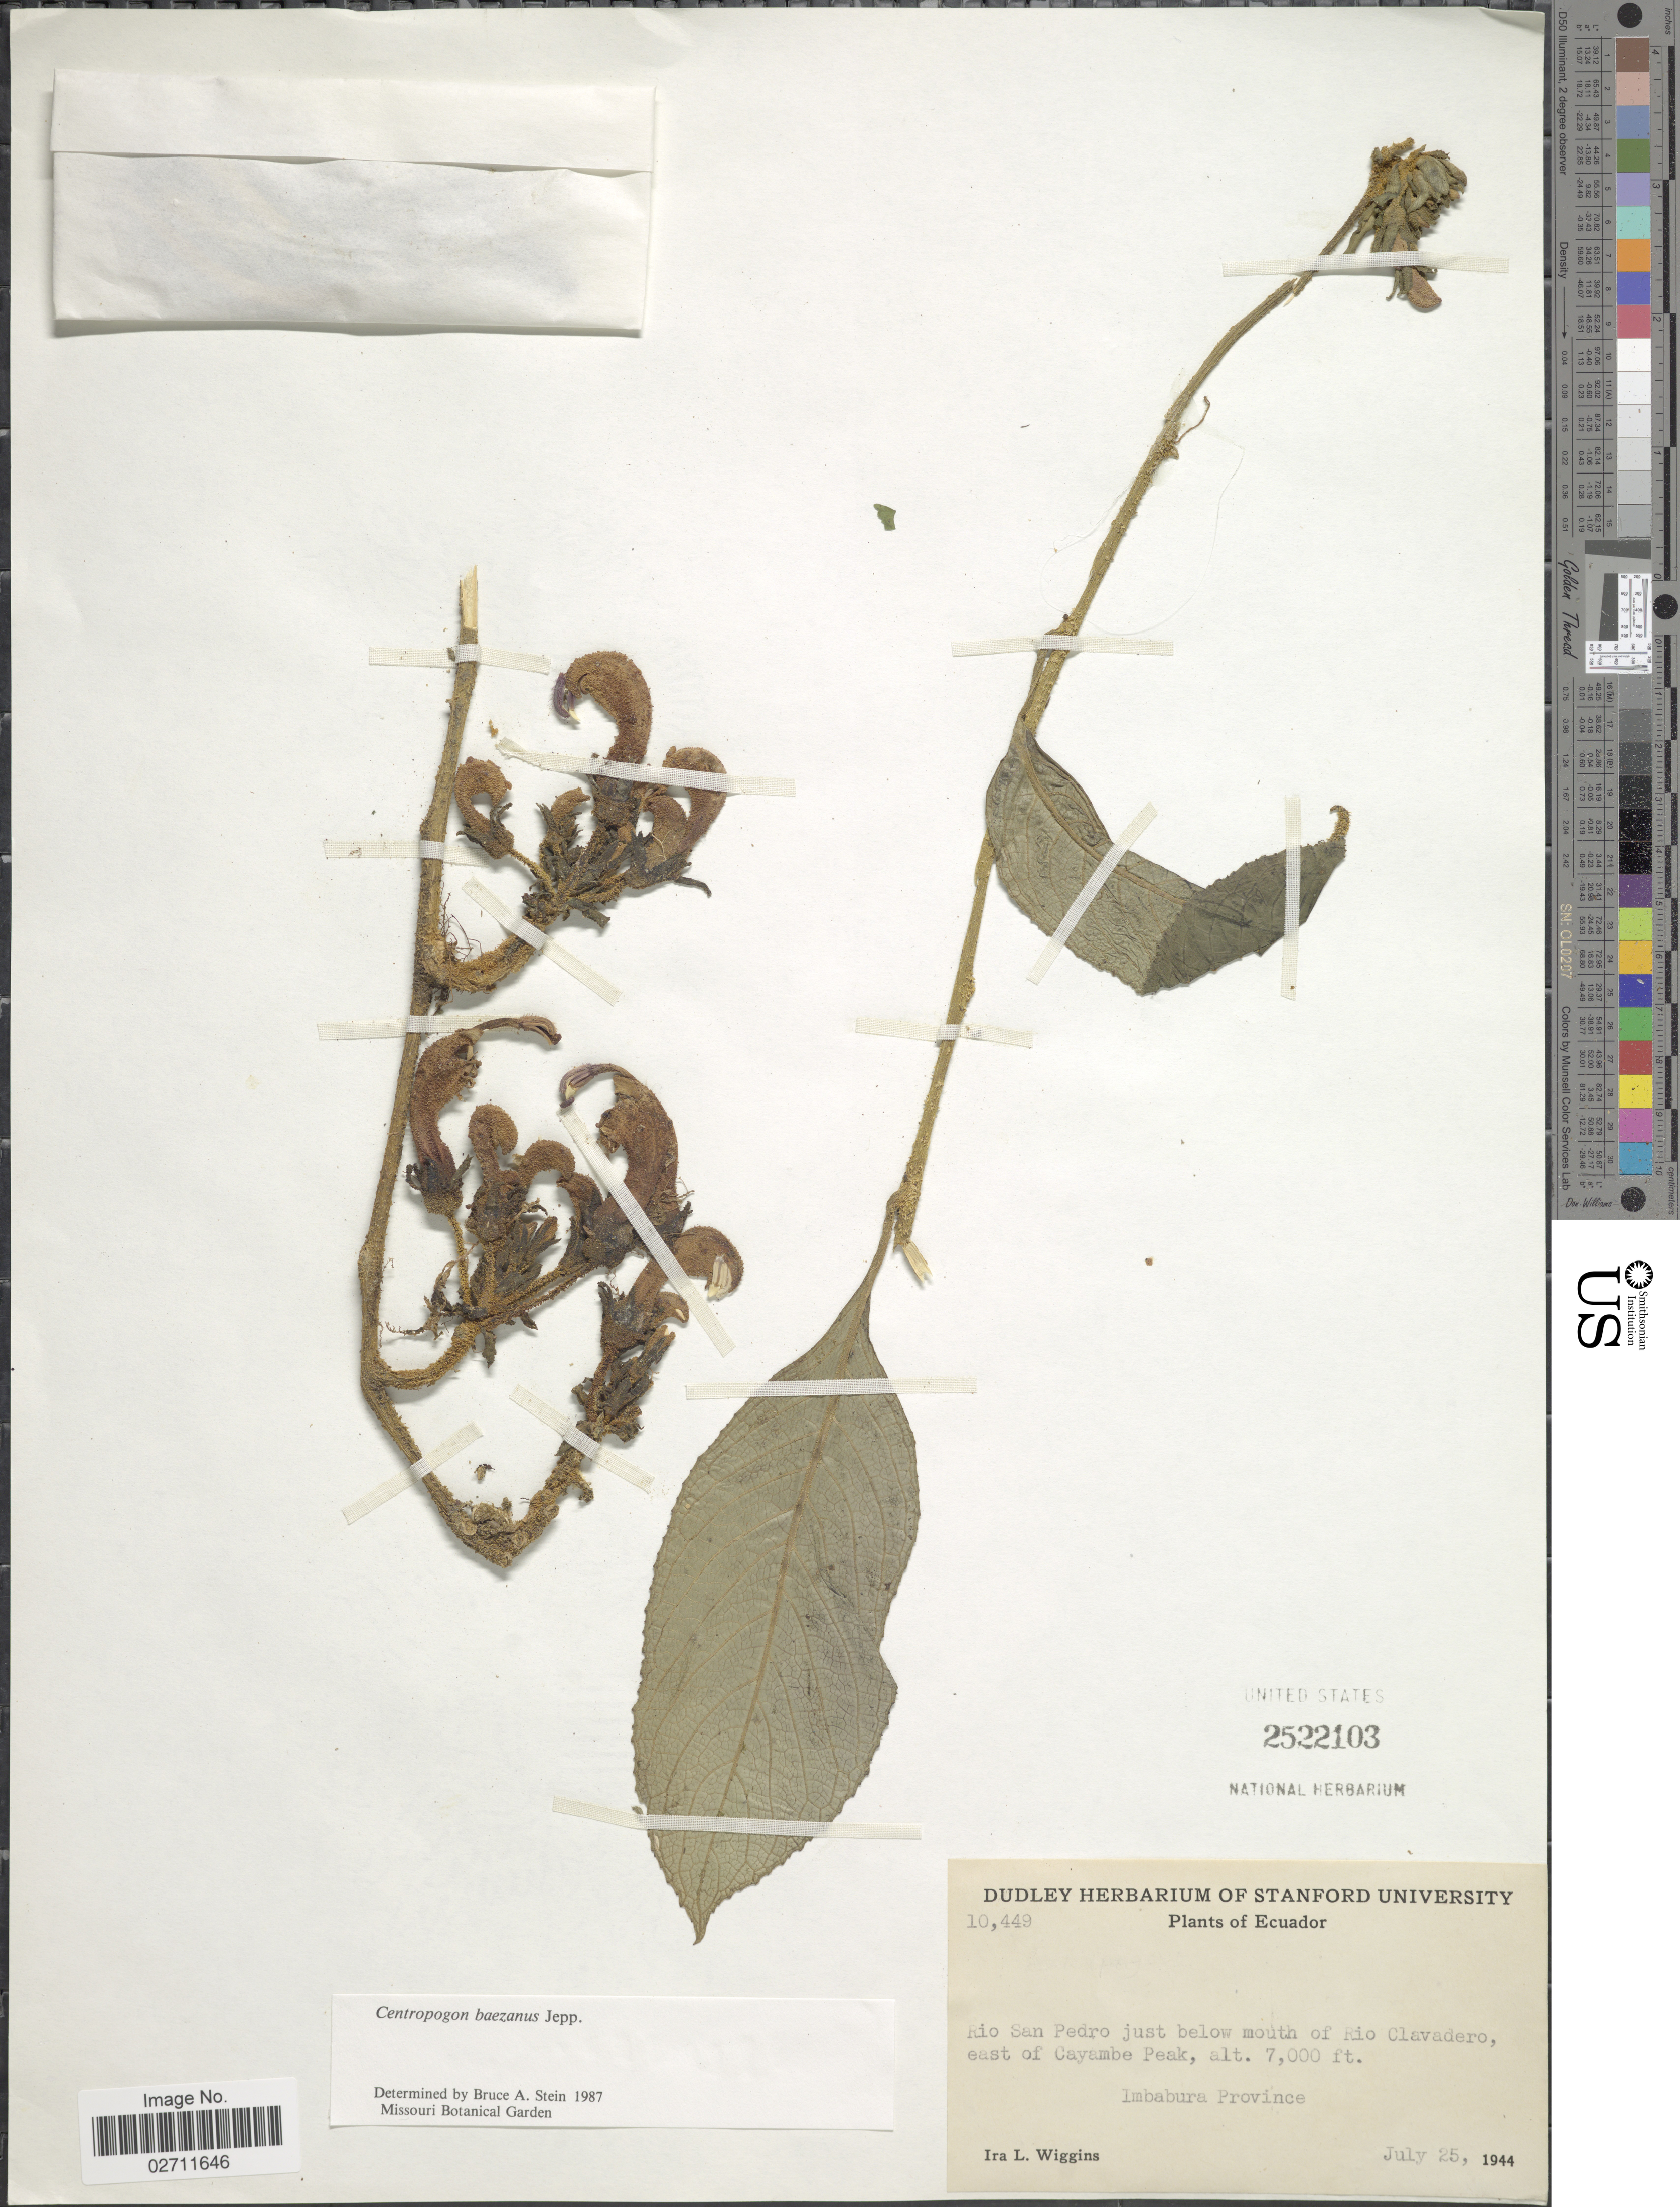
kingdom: Plantae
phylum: Tracheophyta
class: Magnoliopsida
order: Asterales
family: Campanulaceae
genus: Centropogon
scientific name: Centropogon baezanus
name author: Jeppesen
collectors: I. L. Wiggins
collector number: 10449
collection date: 1944-07-25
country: Ecuador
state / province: Imbabura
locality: Rio San Pedro just below mouth of Rio Clavadero, east of Cayambe Peak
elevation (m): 2134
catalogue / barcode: US 2522103